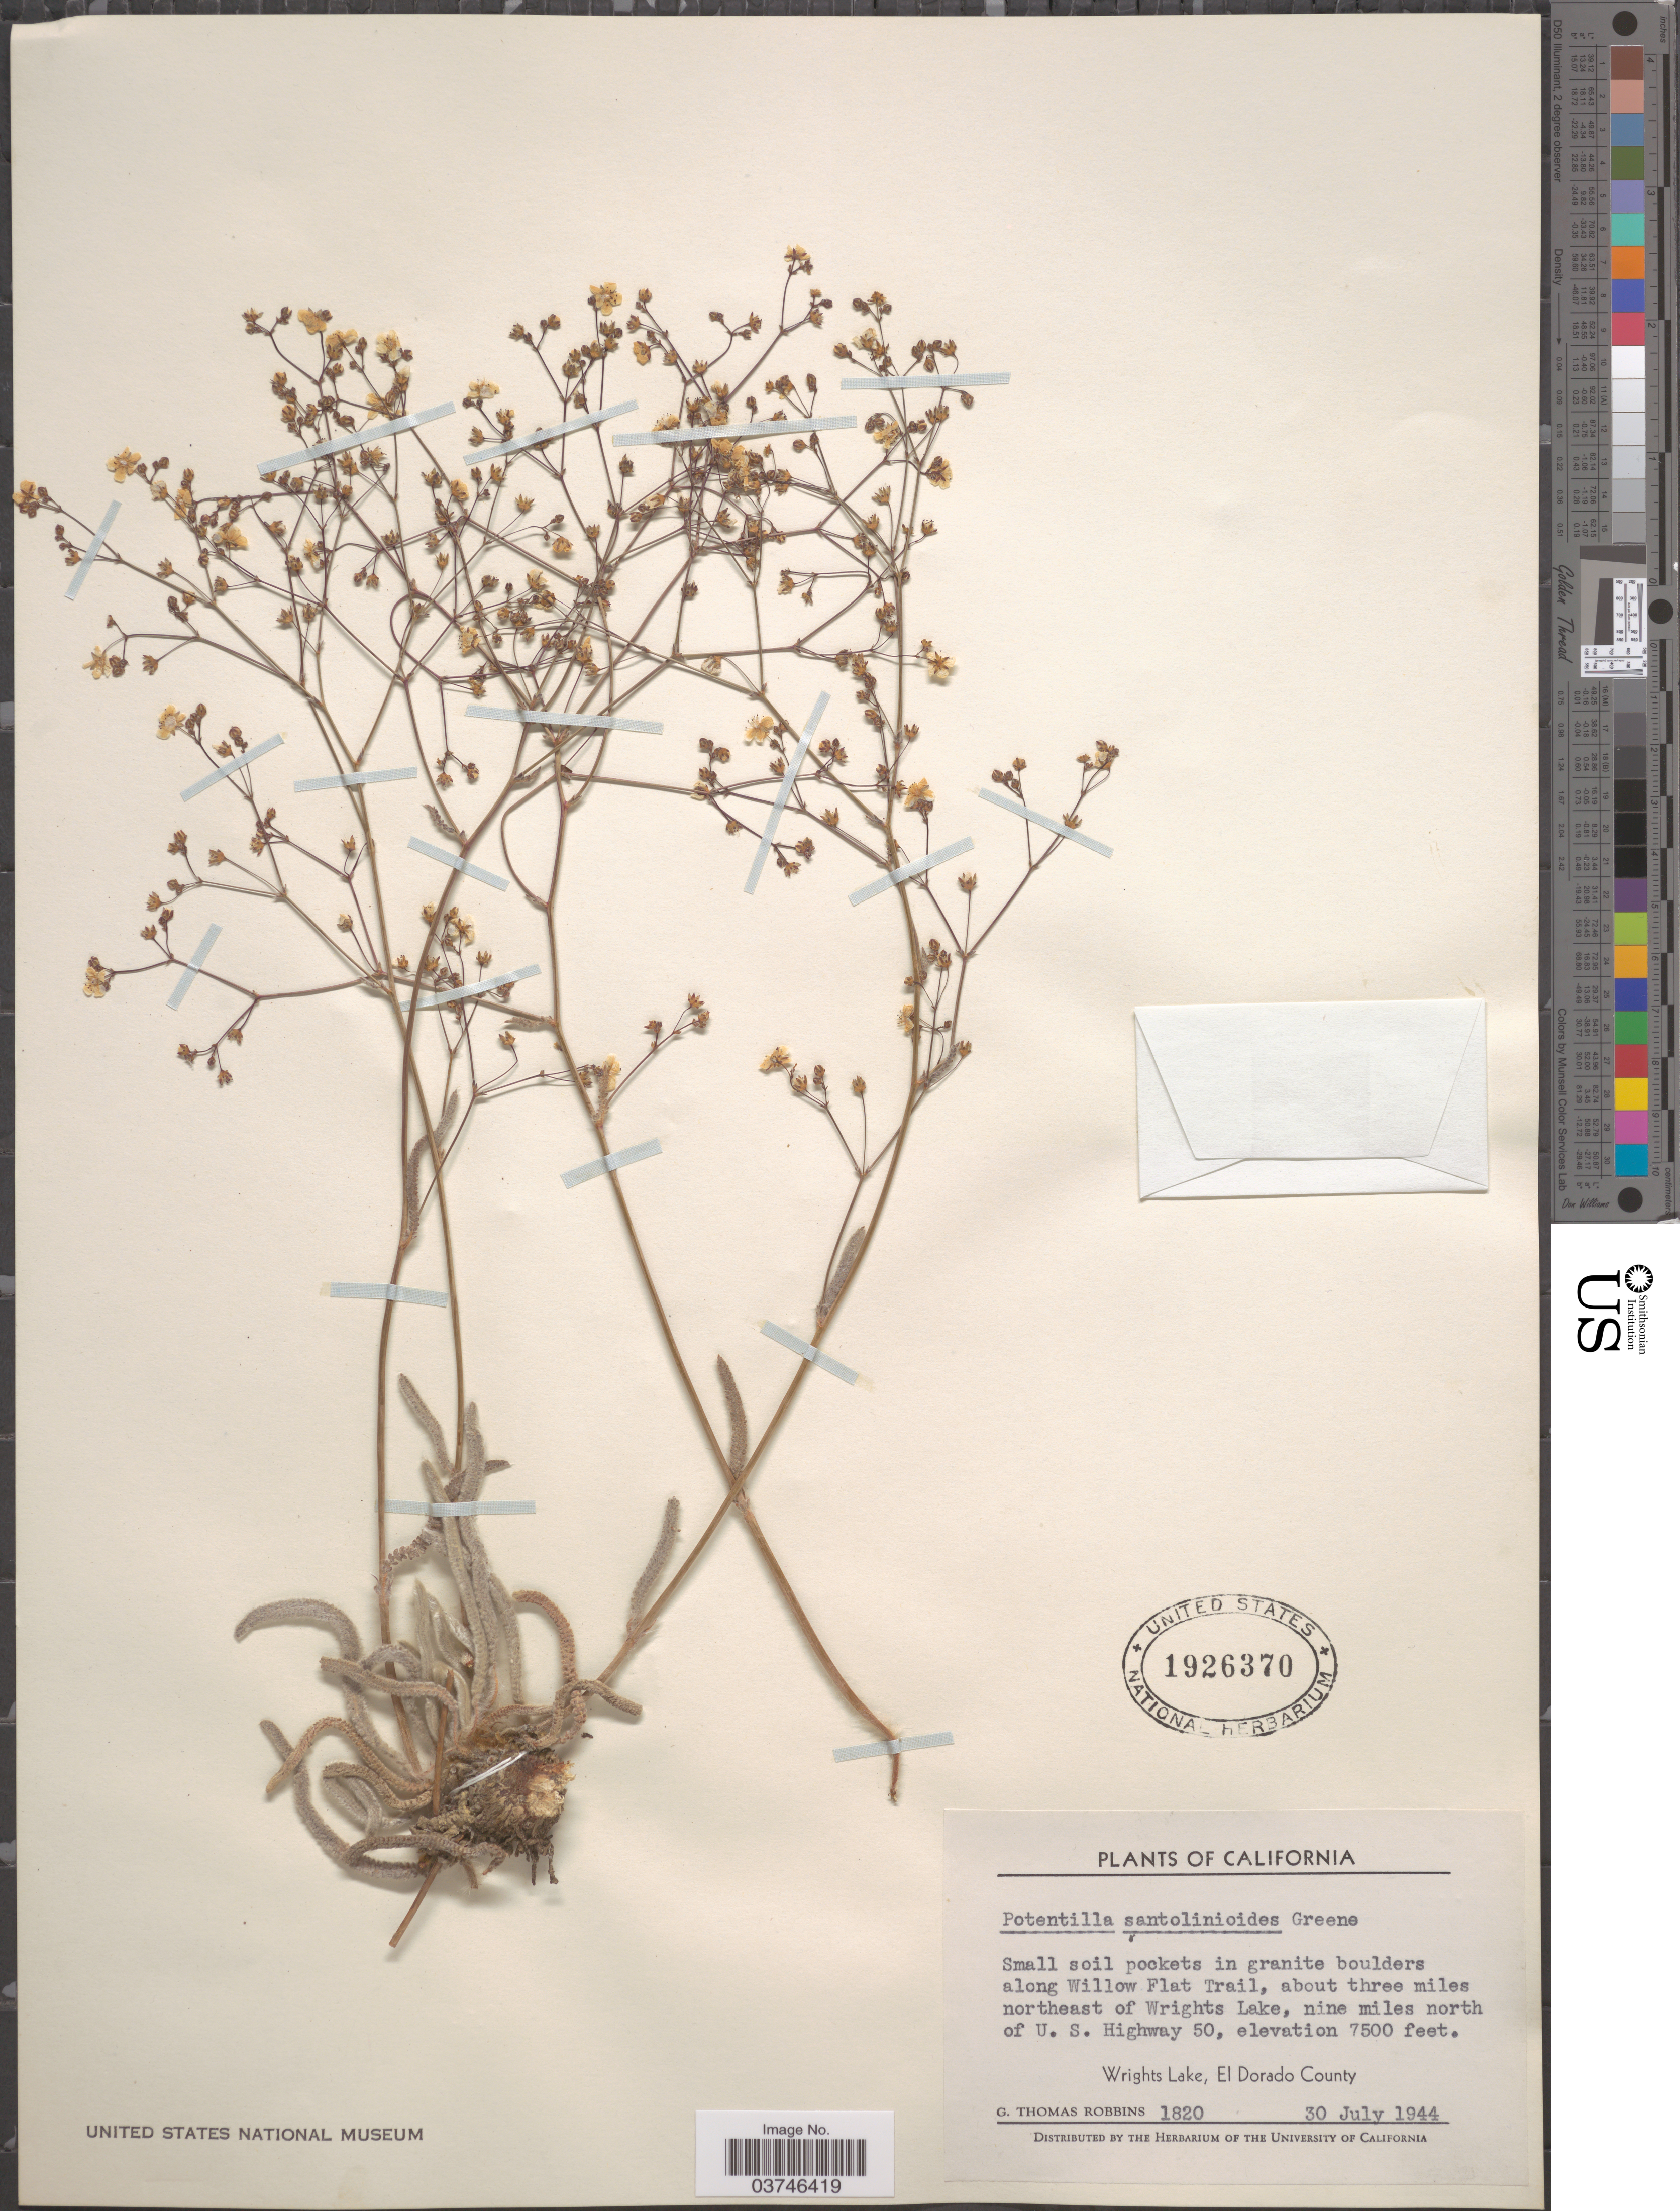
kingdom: Plantae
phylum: Tracheophyta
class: Magnoliopsida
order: Rosales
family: Rosaceae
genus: Potentilla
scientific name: Potentilla santalinoides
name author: (A. Gray) Greene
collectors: G. T. Robbins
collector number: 1820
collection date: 1944-07-30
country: United States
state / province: California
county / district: El Dorado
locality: Small soil pockets in granite boulders along Willow Flat Trail, about three miles northeast of Wrights Lake, nine miles north of U.S. Highway 50. Wright Lake, El Dorado County.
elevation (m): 2286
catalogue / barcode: US 1926370